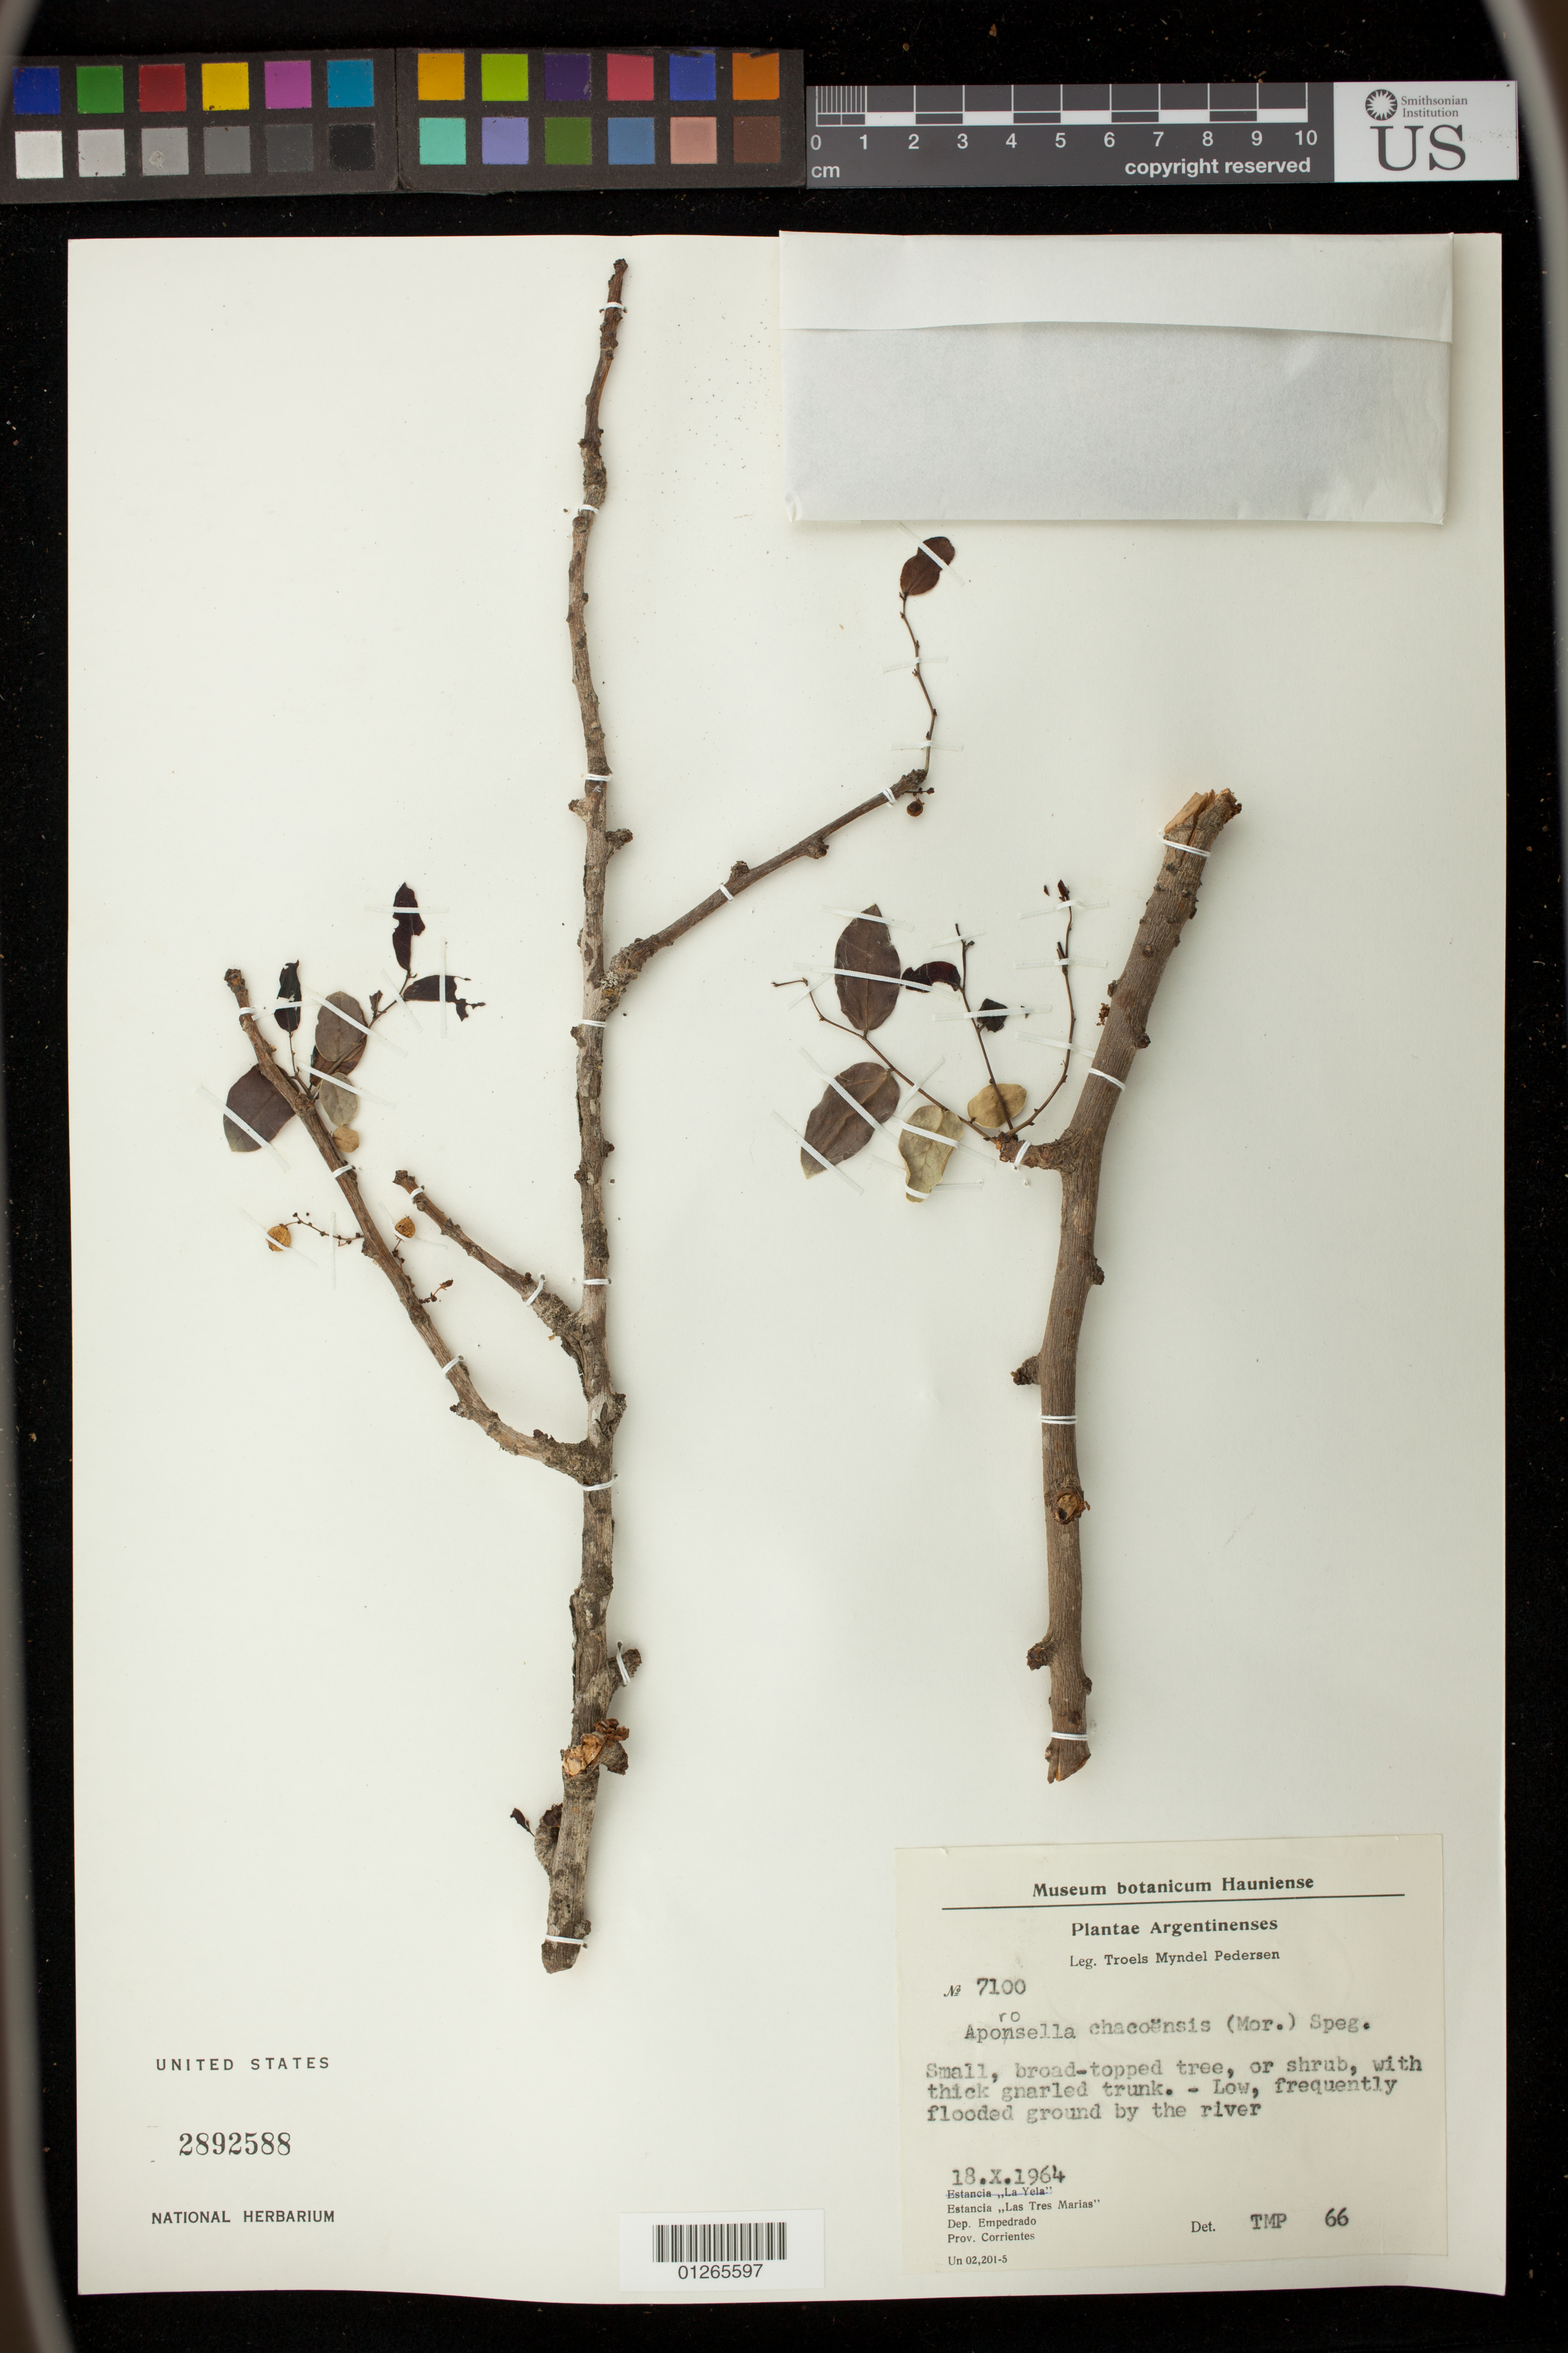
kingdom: Plantae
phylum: Tracheophyta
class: Magnoliopsida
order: Malpighiales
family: Phyllanthaceae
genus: Aporosella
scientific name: Aporosella chacoensis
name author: (Morong) Speg.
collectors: T. M. Pedersen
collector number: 66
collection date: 1964-10-18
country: Argentina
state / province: Corrientes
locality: Chaco: Dpto. San Fernando, Isla Soto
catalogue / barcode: US 2892588